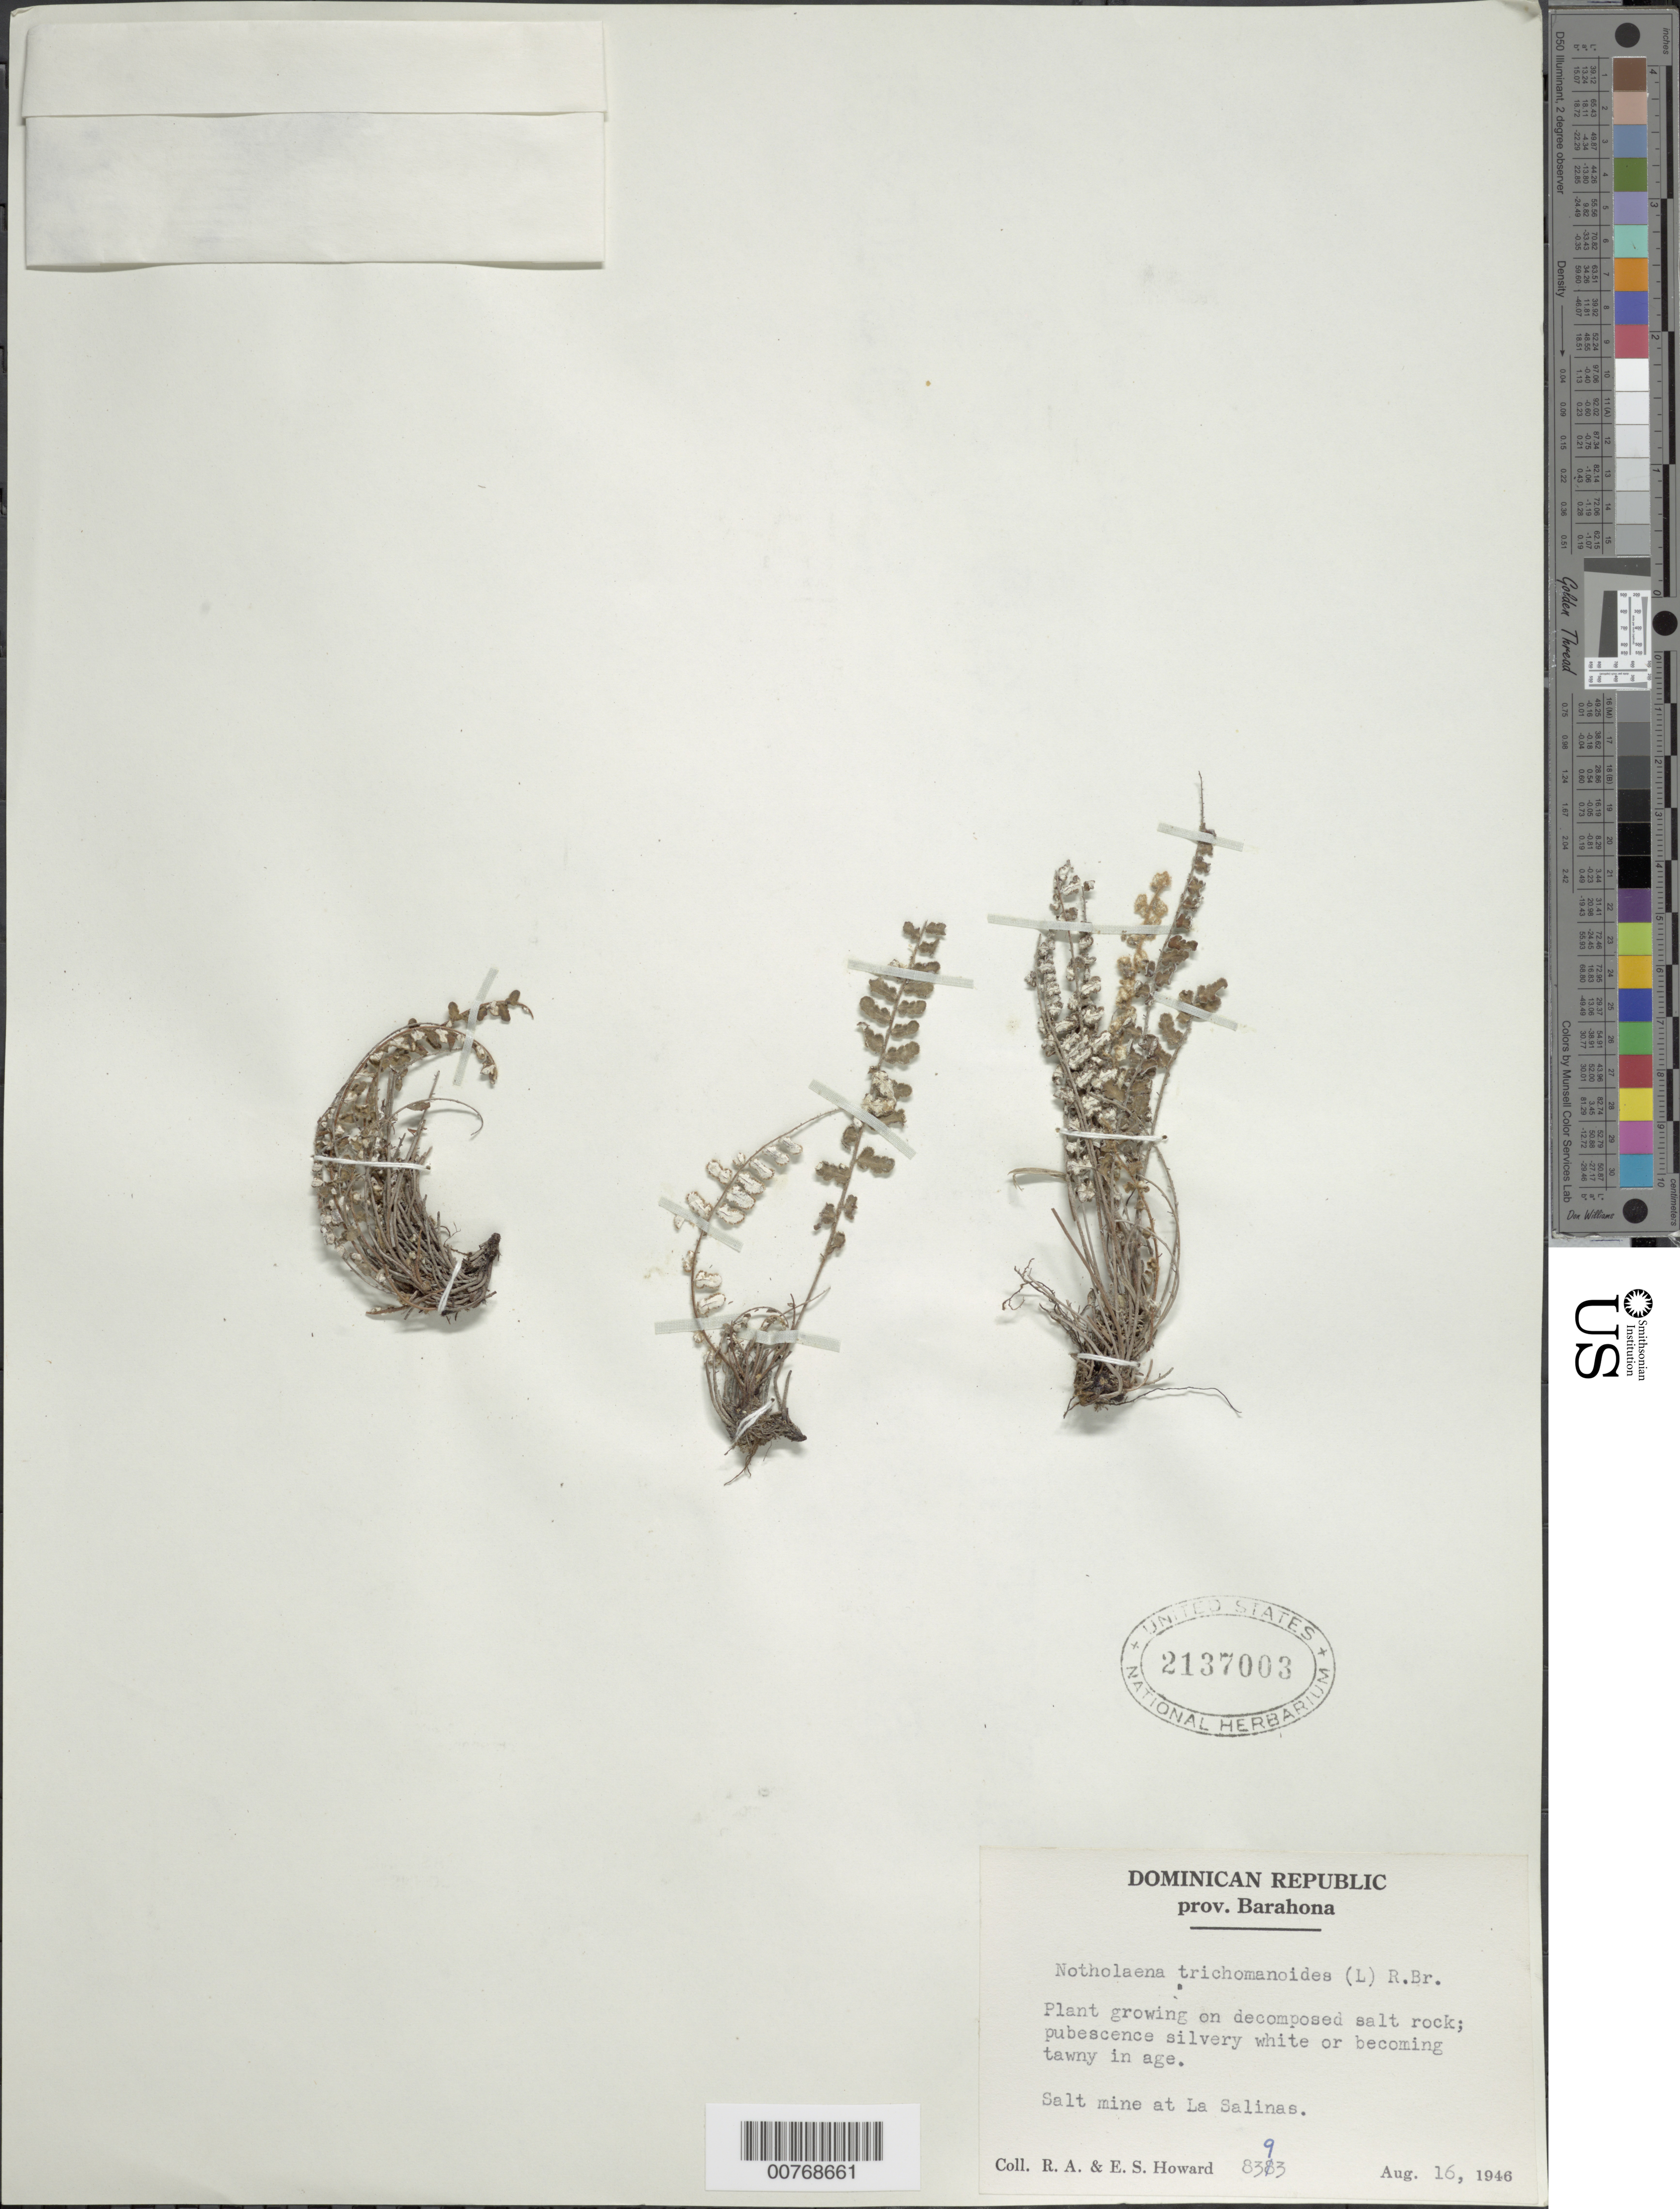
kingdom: Plantae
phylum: Tracheophyta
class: Polypodiopsida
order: Polypodiales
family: Pteridaceae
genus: Notholaena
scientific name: Notholaena trichomanoides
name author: (L.) Desv.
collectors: R. A. Howard & E. S. Howard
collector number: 8393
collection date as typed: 16 Aug 1946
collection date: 1946-08-16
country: Dominican Republic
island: Hispaniola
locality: Salt mine at La Salinas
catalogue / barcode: US 2137003